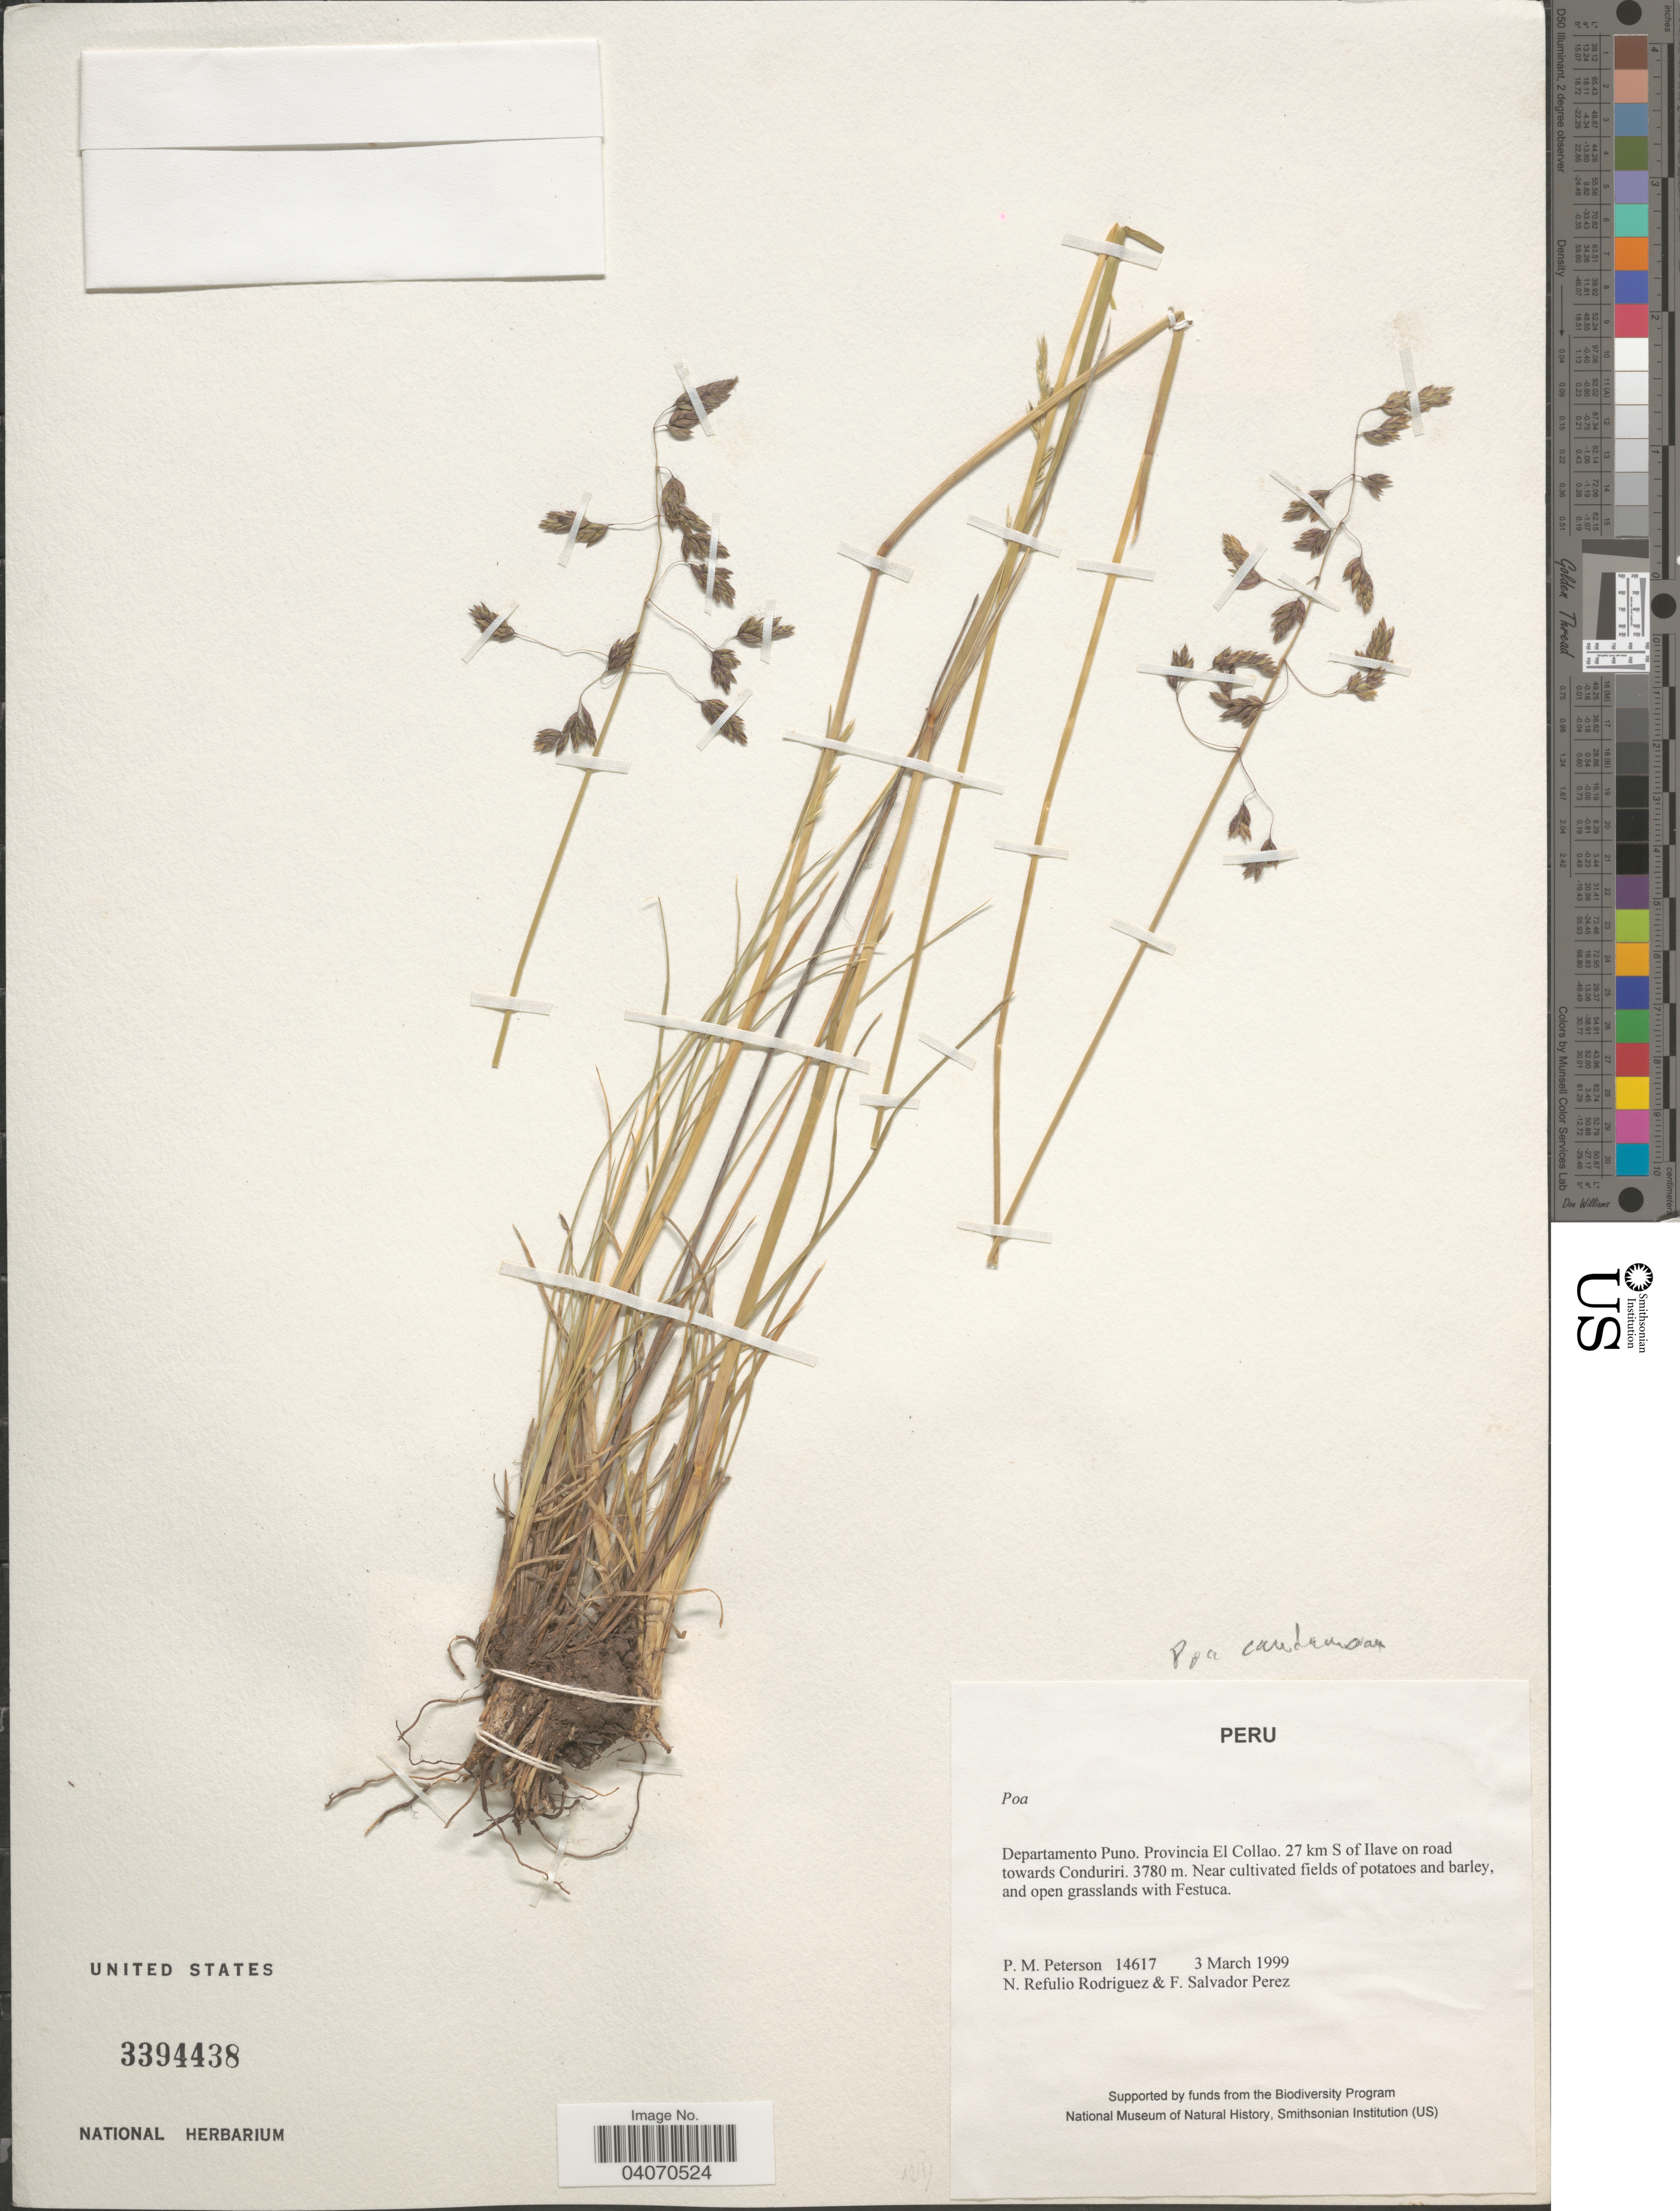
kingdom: Plantae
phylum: Tracheophyta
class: Liliopsida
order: Poales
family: Poaceae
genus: Poa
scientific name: Poa candamoana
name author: Pilg.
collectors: P. M. Peterson, N. Refulio-Rodríguez & F. Salvador Perez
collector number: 14617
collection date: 1999-03-03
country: Peru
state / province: Puno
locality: Departamento Puno. Provincia El Collao. 27 km S of Ilave on road towards Conduriri. Near cultivated fields of potatoes and barley.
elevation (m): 3780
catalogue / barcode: US 3394438